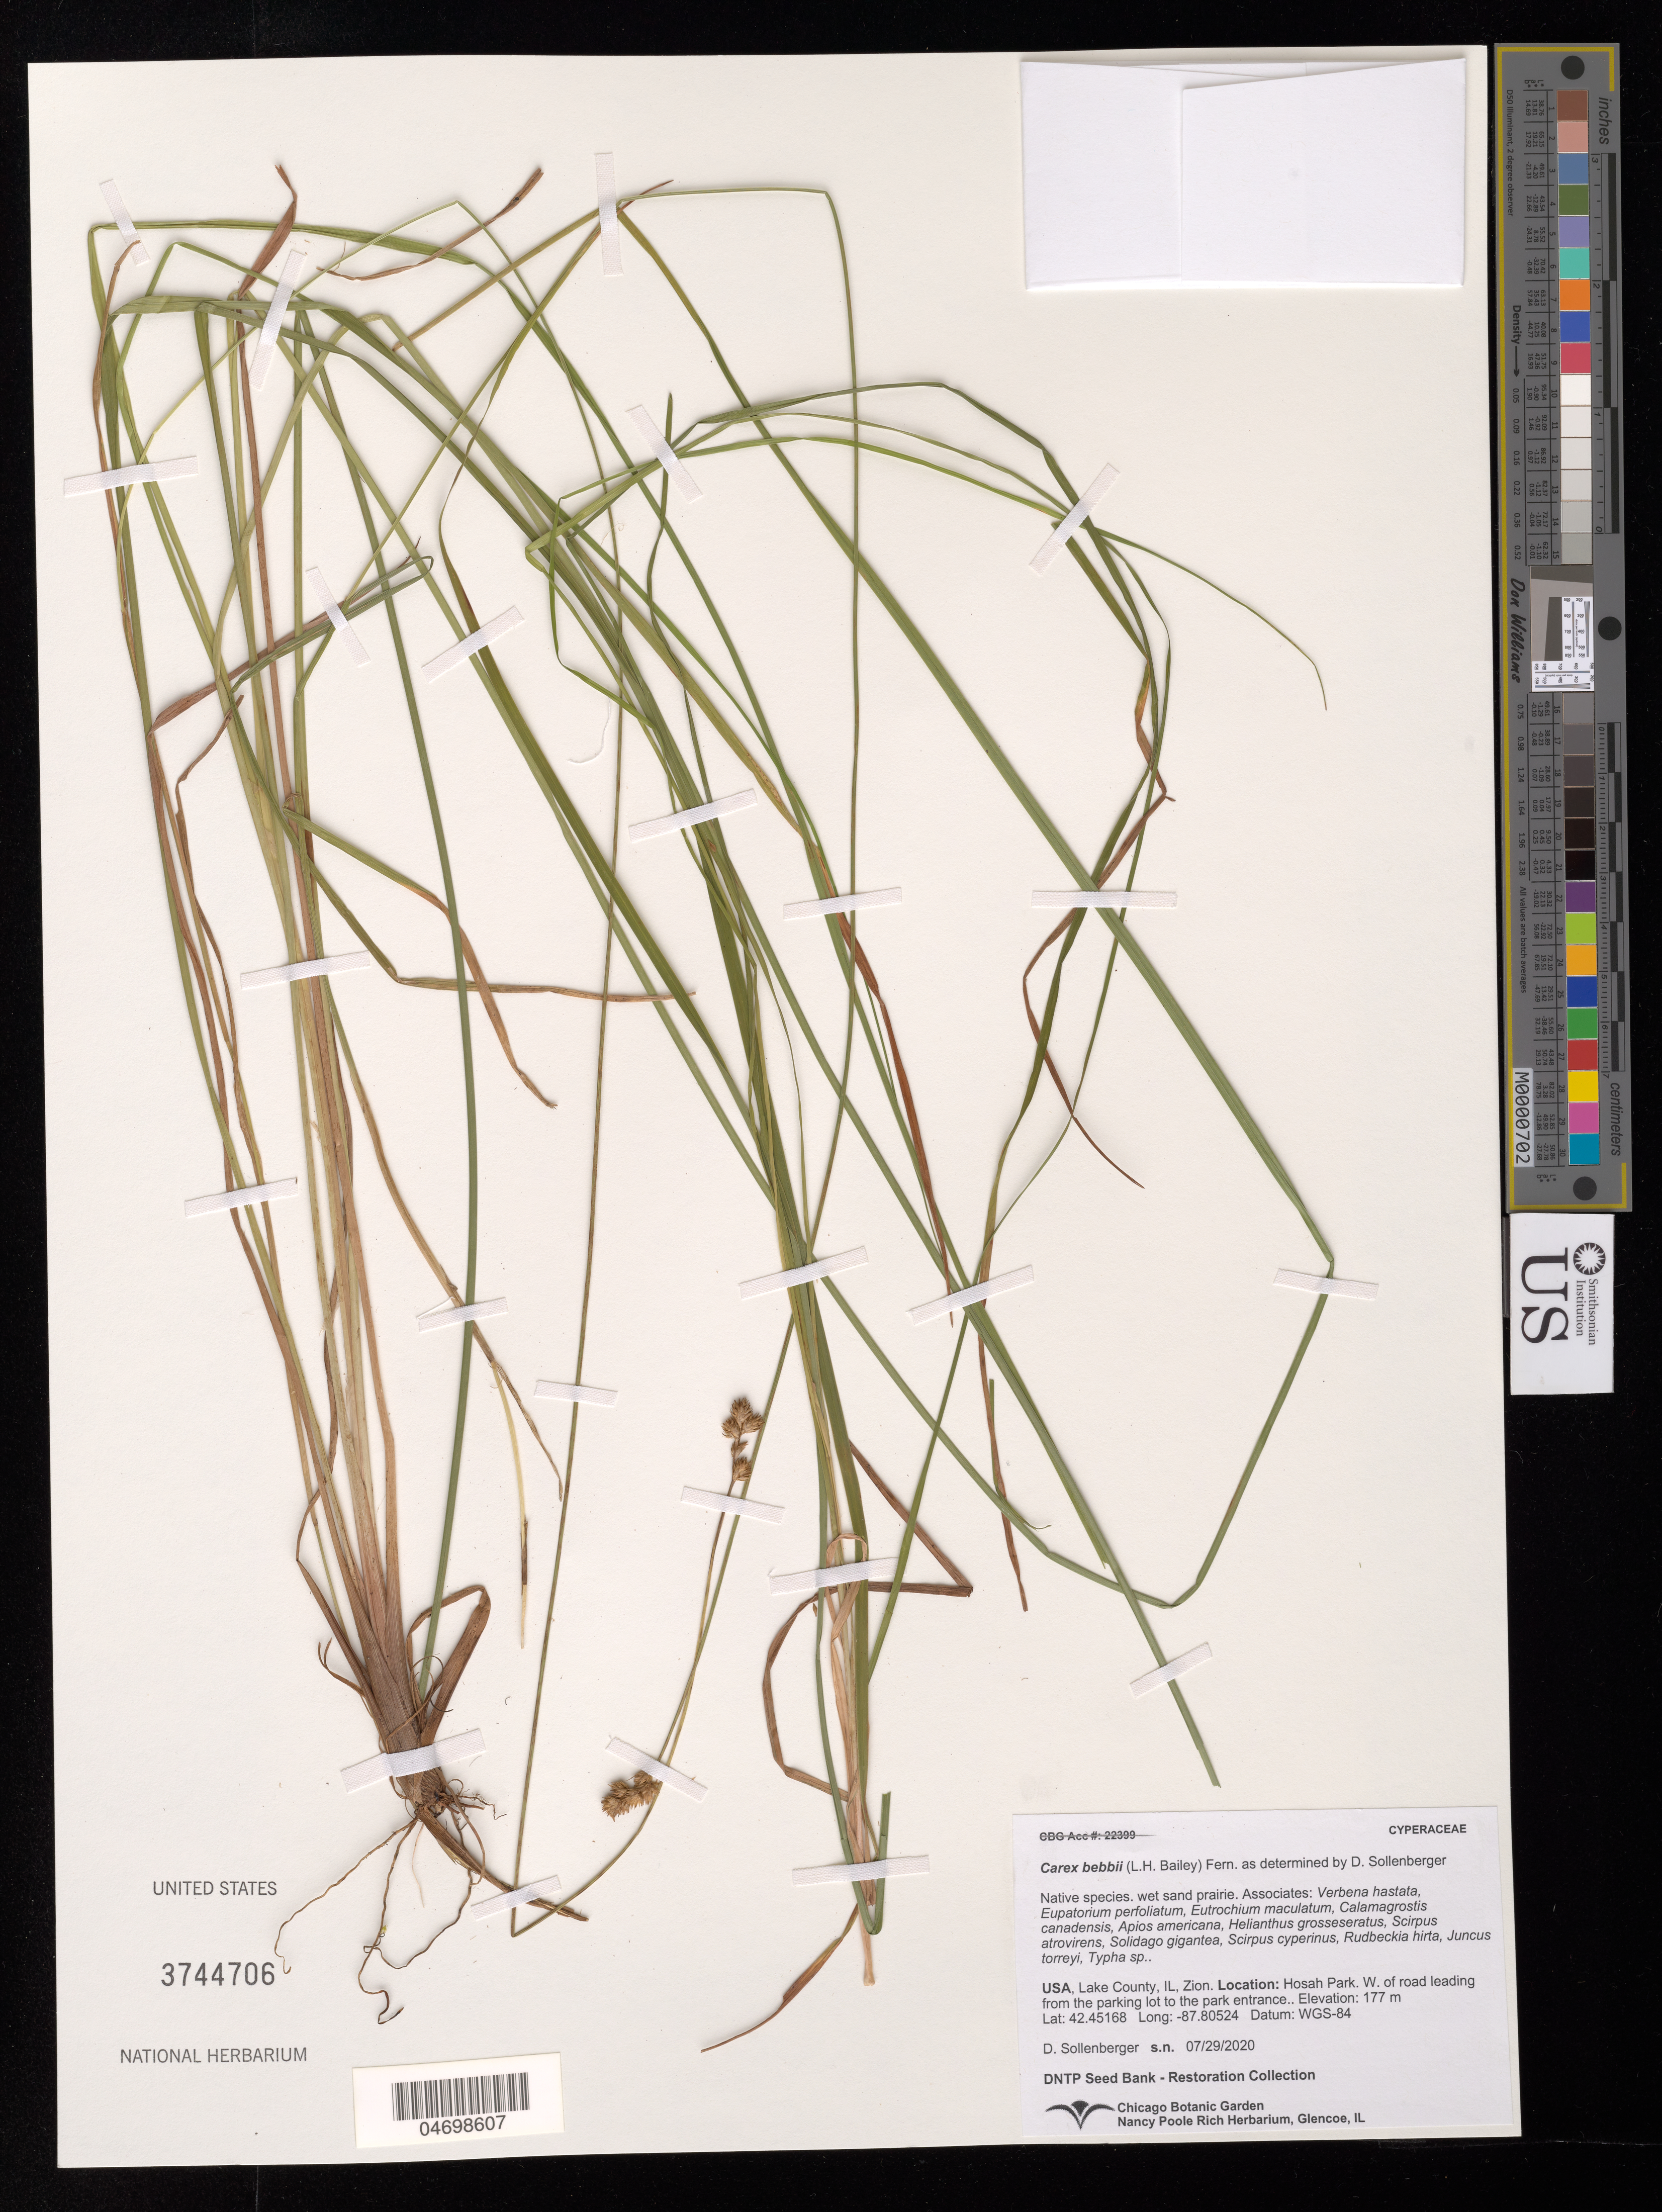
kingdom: Plantae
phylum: Tracheophyta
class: Liliopsida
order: Poales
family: Cyperaceae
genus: Carex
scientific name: Carex bebbii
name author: (L.H. Bailey) Olney ex Fernald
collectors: D. Sollenberger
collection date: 2020-07-29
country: United States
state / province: Illinois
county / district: Lake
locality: Zion. Hosah Park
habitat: Wet sand prairie. With Verbena hastata, Apios americana, Typha sp., etc.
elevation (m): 177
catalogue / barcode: US 3744706